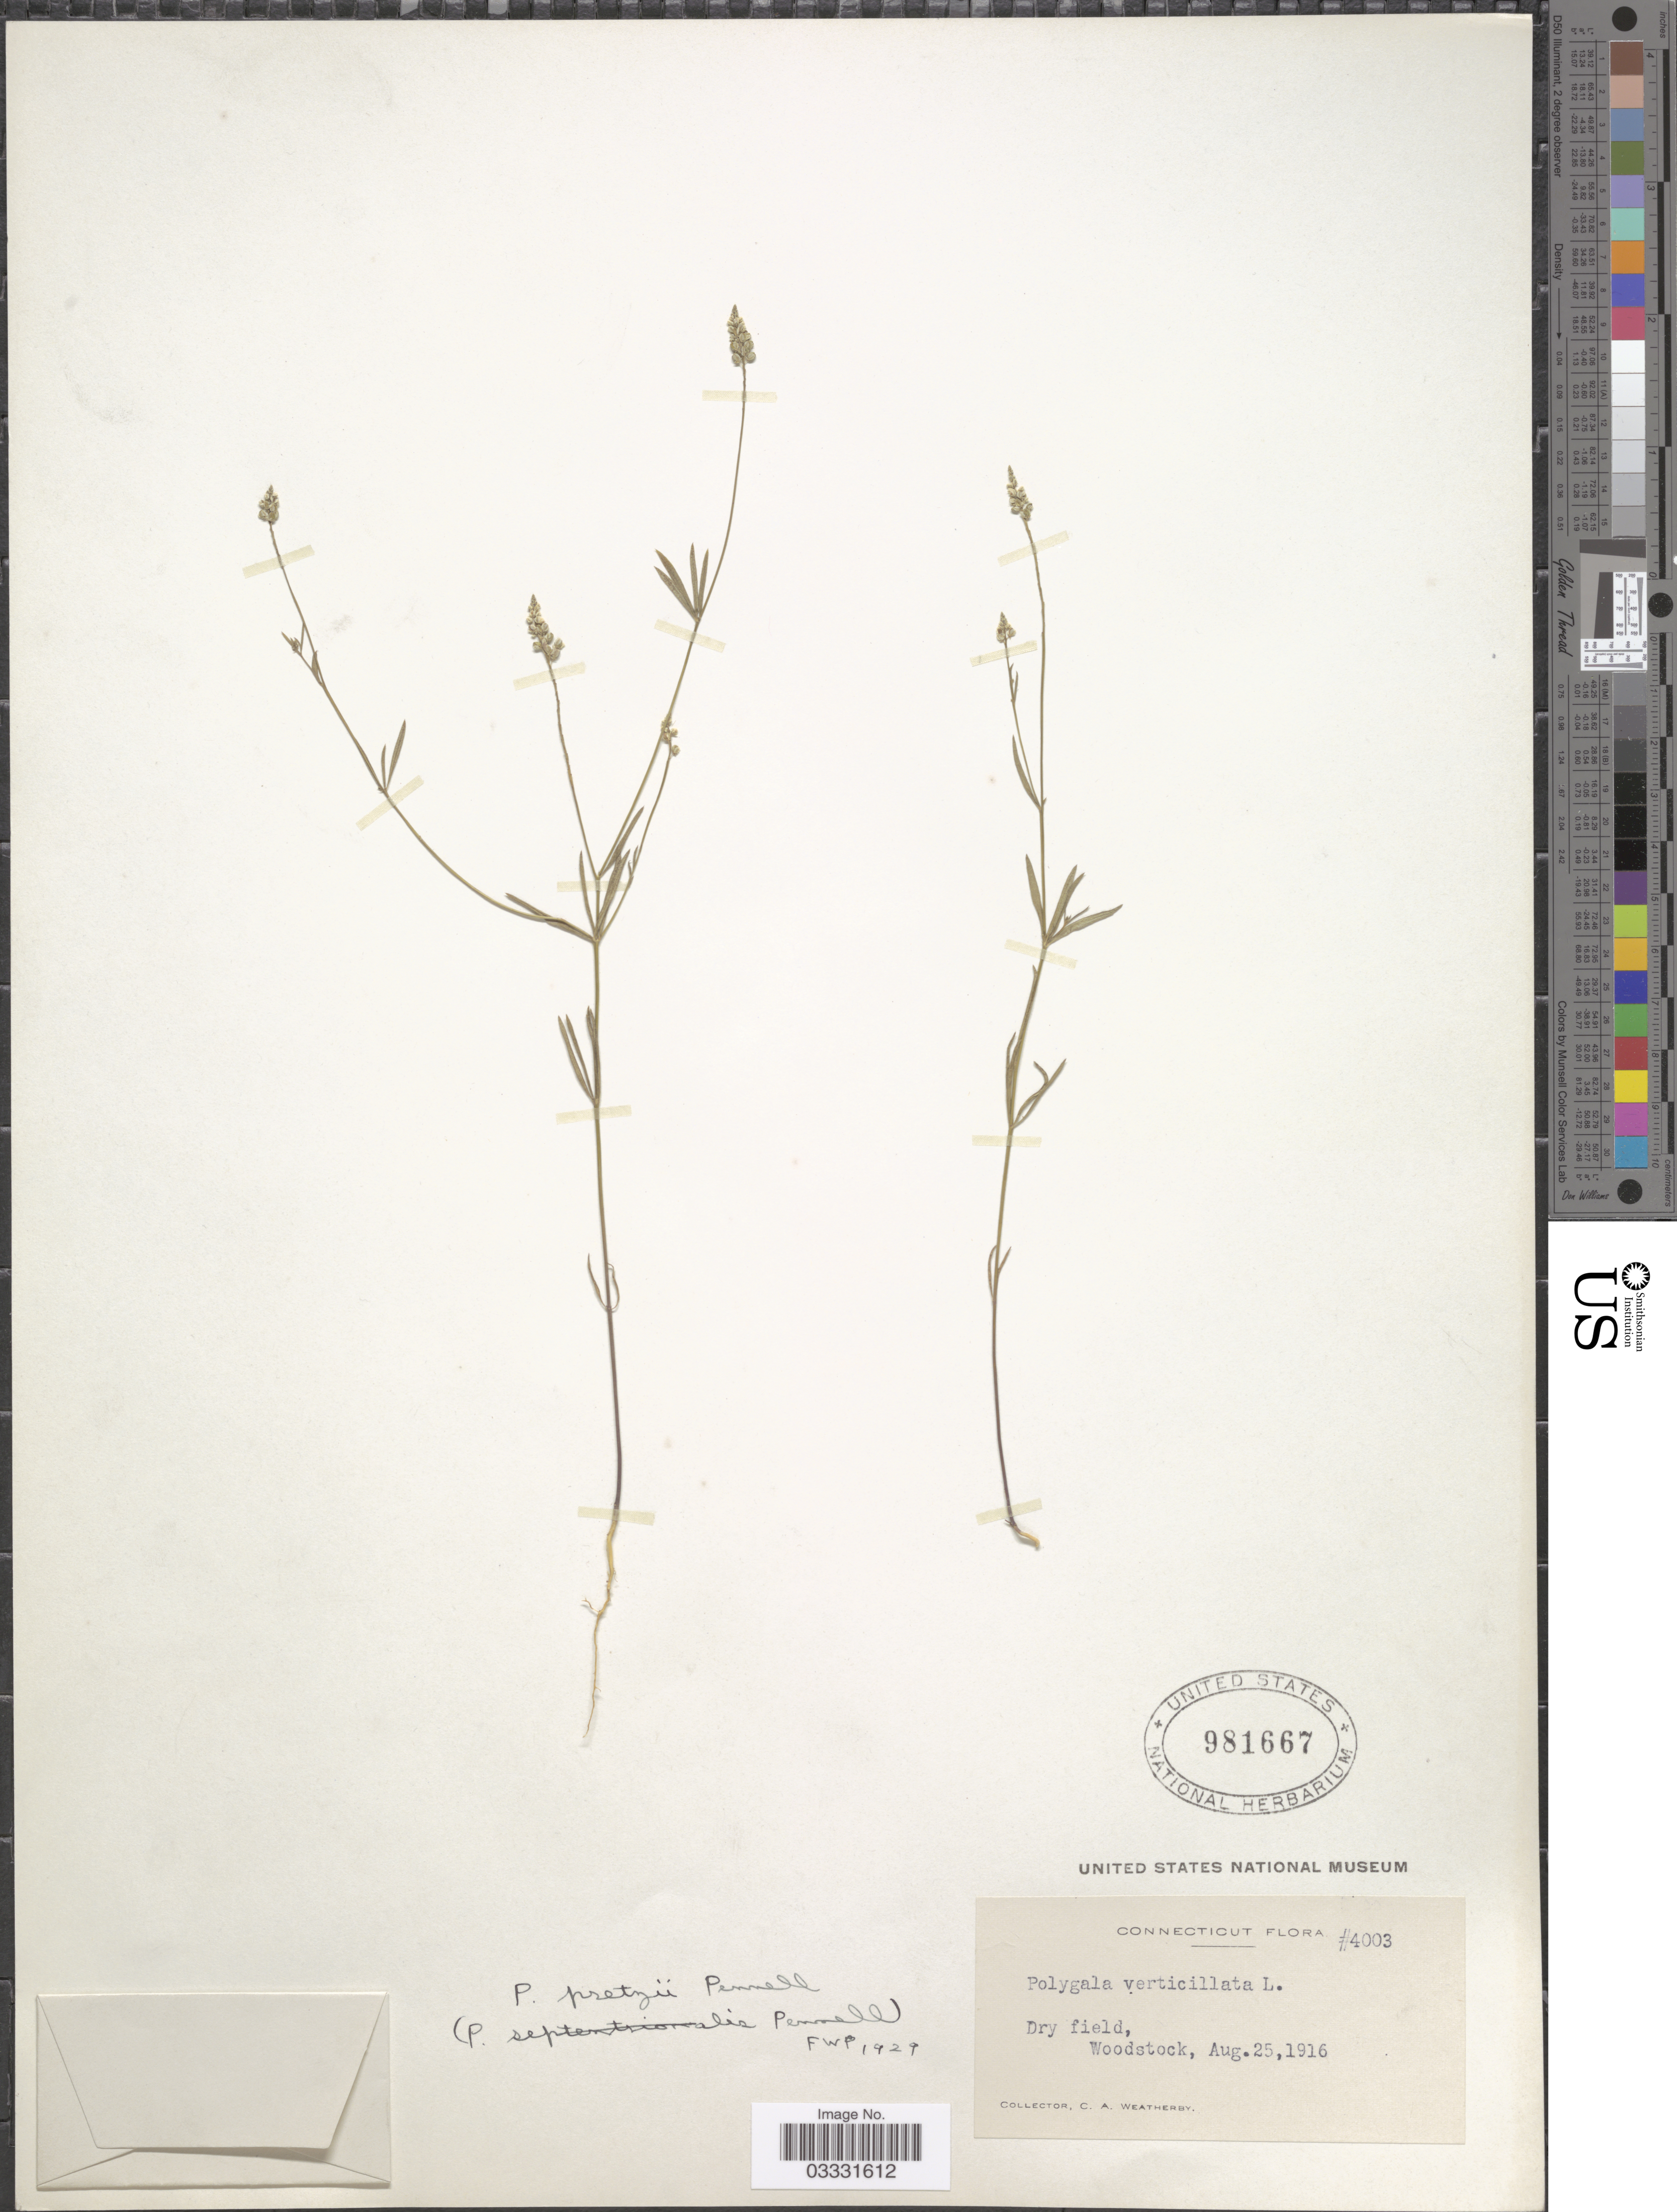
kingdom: Plantae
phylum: Tracheophyta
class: Magnoliopsida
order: Fabales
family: Polygalaceae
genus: Polygala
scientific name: Polygala pretzii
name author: Pennell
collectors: C. A. Weatherby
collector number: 4003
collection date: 1916-08-25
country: United States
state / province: Connecticut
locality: Woodstock.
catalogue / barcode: US 981667